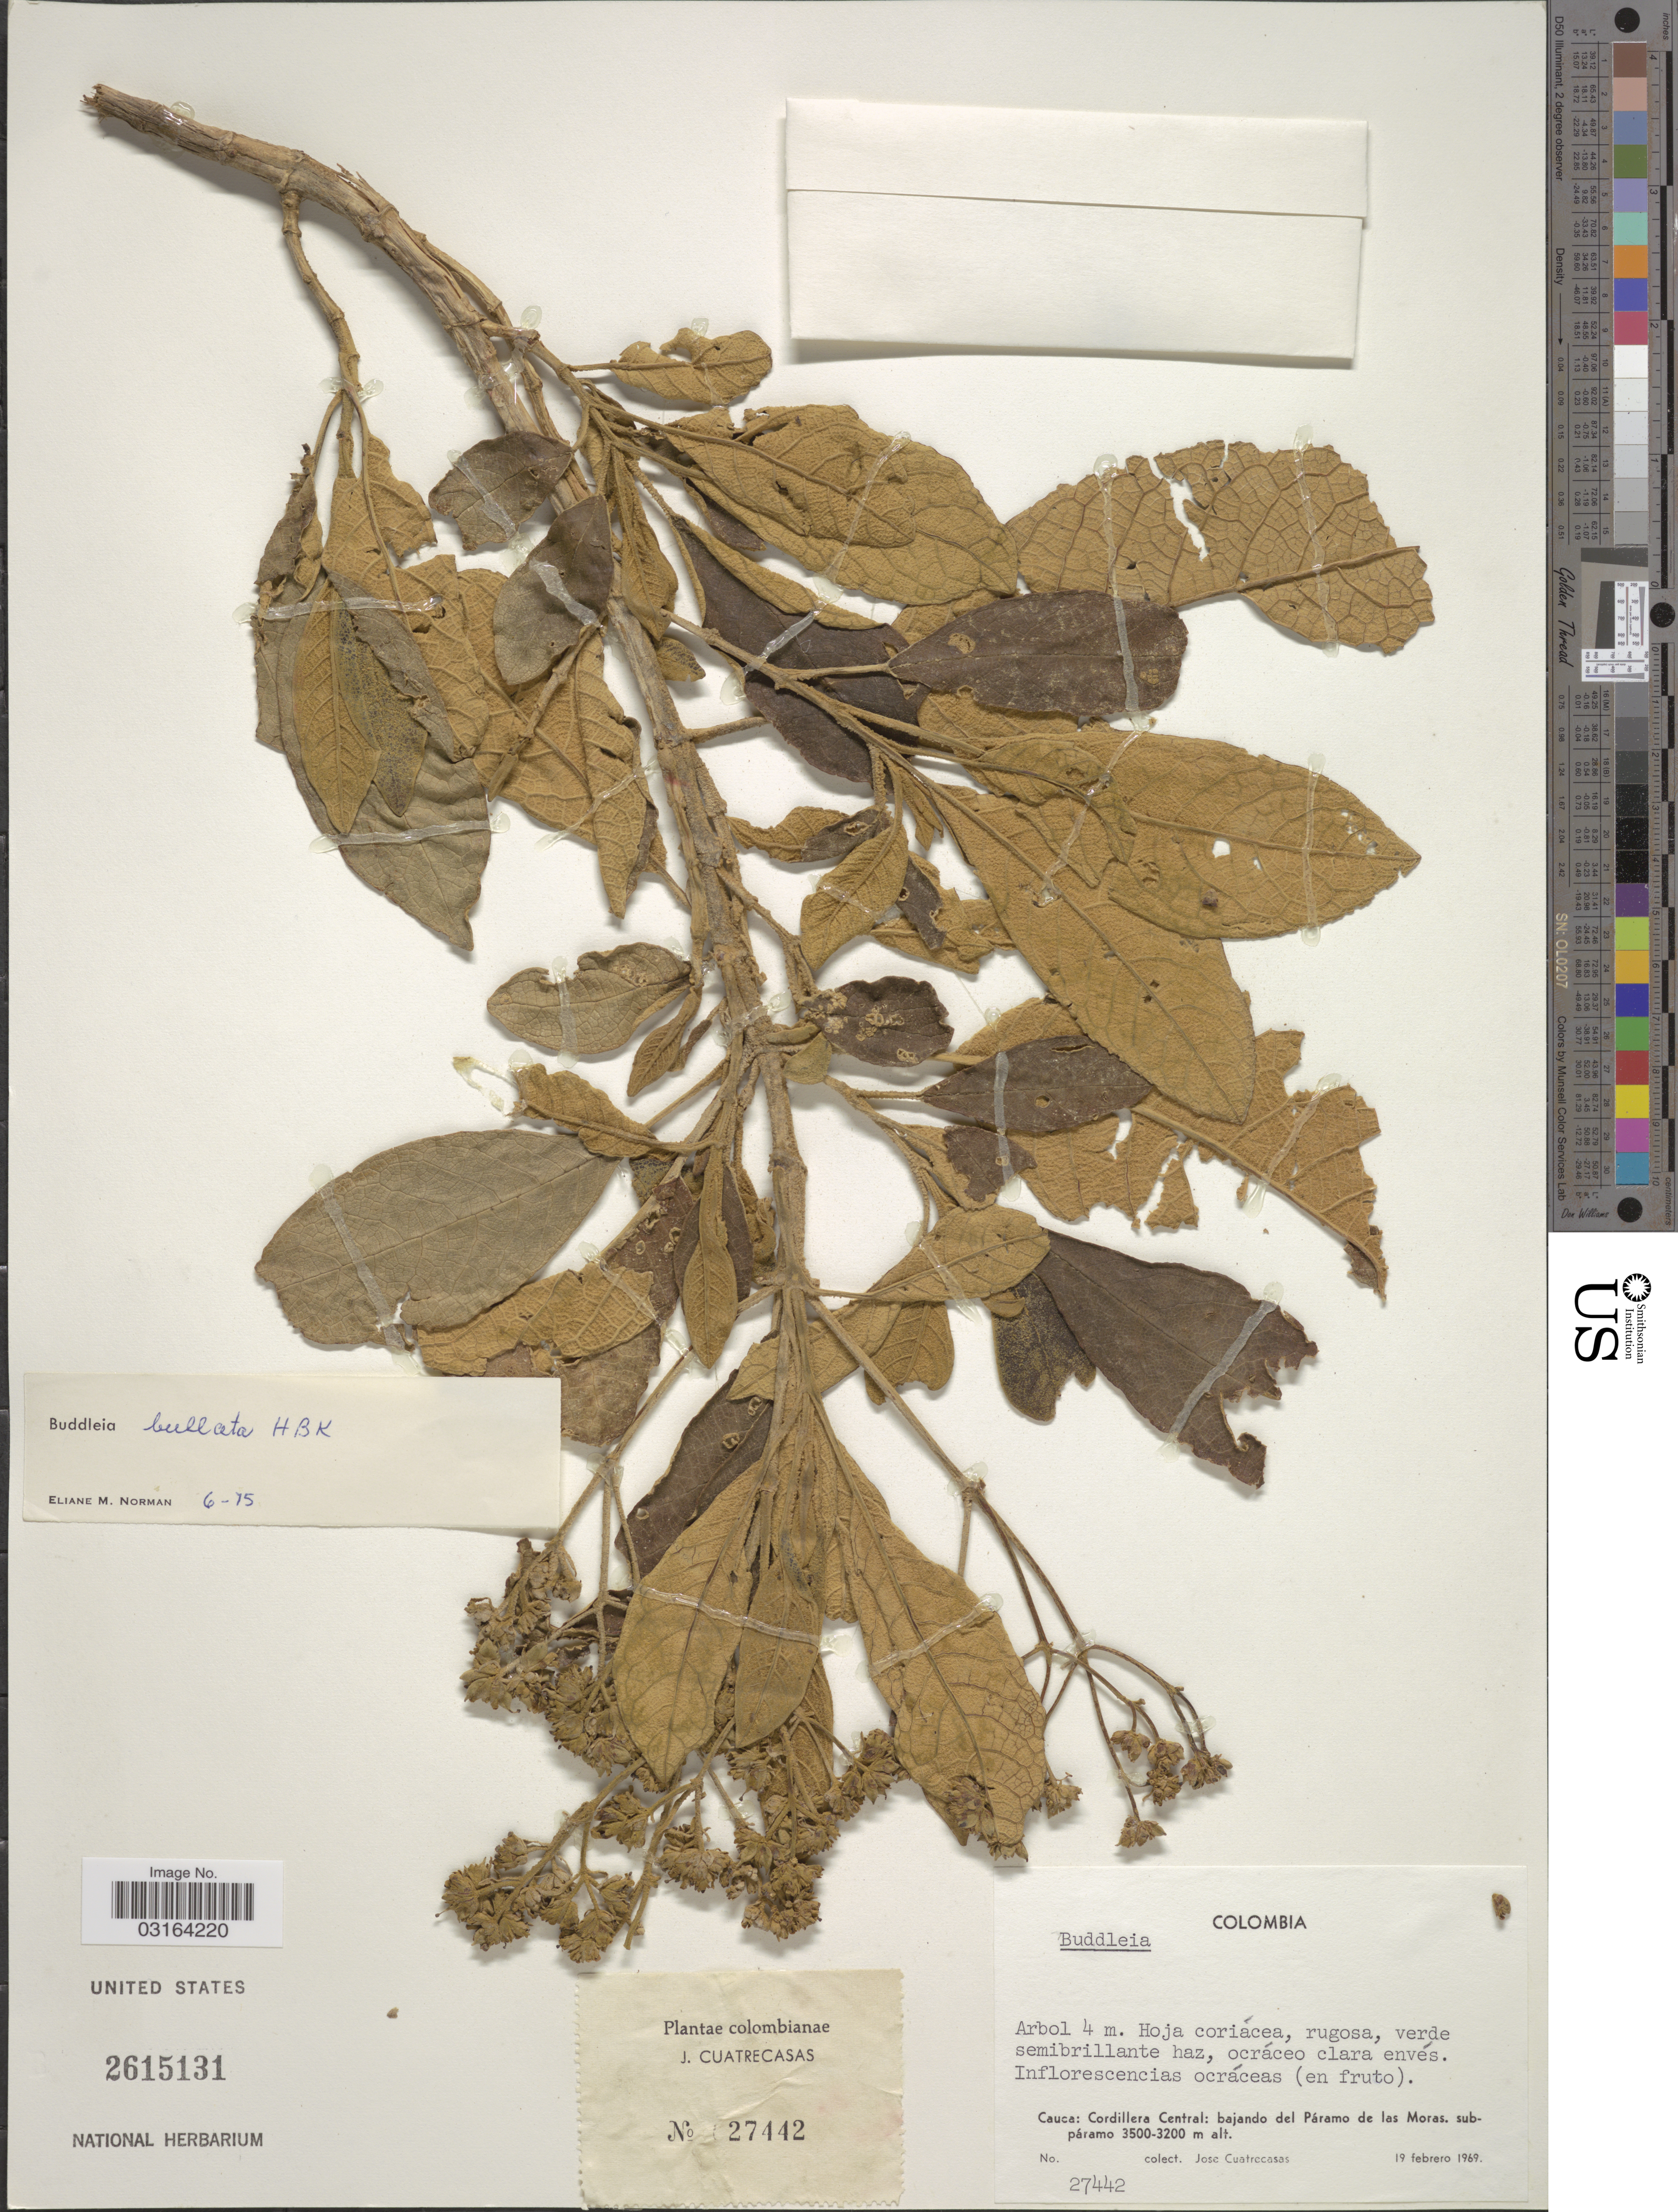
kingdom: Plantae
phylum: Tracheophyta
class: Magnoliopsida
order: Lamiales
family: Scrophulariaceae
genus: Buddleja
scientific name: Buddleja bullata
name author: Kunth in Humb. & et al.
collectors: J. Cuatrecasas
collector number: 27442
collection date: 1969-02-19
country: Colombia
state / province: Cauca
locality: Cordillera Central: bajando del Páramo de las Moras.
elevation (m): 3200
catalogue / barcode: US 2615131